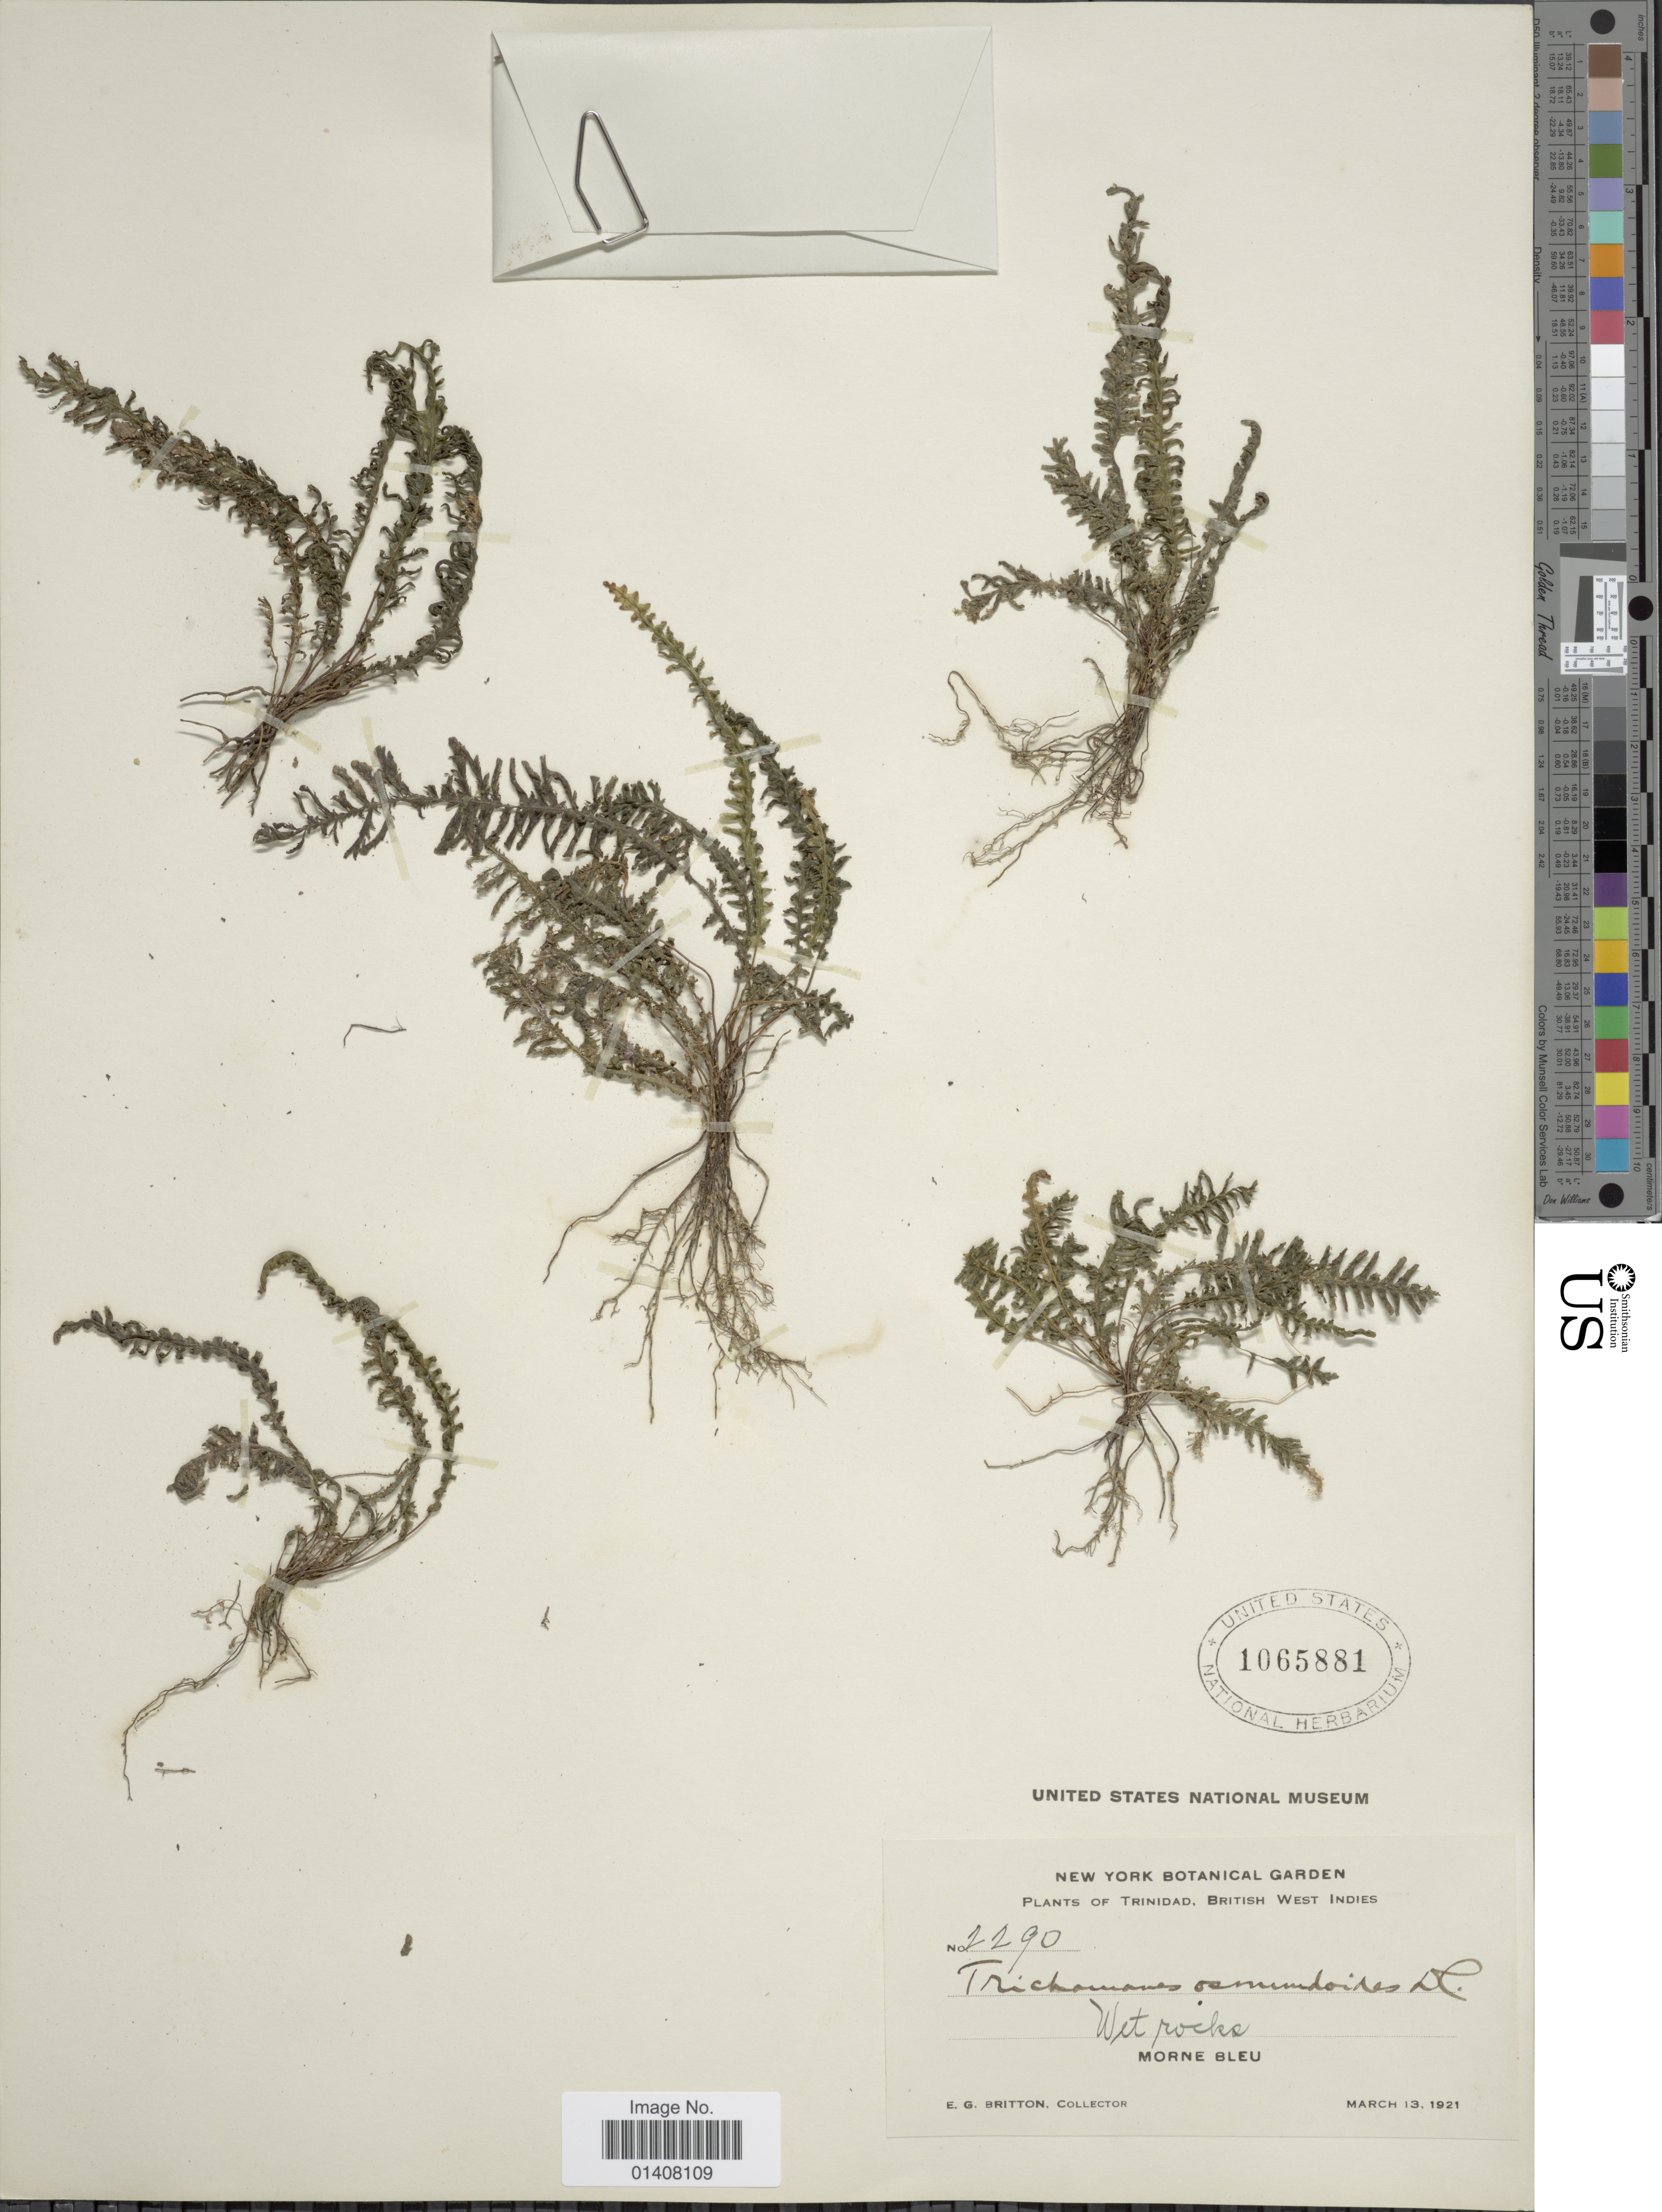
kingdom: Plantae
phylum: Tracheophyta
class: Polypodiopsida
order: Hymenophyllales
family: Hymenophyllaceae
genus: Trichomanes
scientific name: Trichomanes osmundoides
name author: DC. ex Poir.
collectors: E. G. Britton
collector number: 2290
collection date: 1921-03-13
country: Trinidad and Tobago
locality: Trinidad, British West Indies, Wet rocks, Morne Bleu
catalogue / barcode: US 1065881